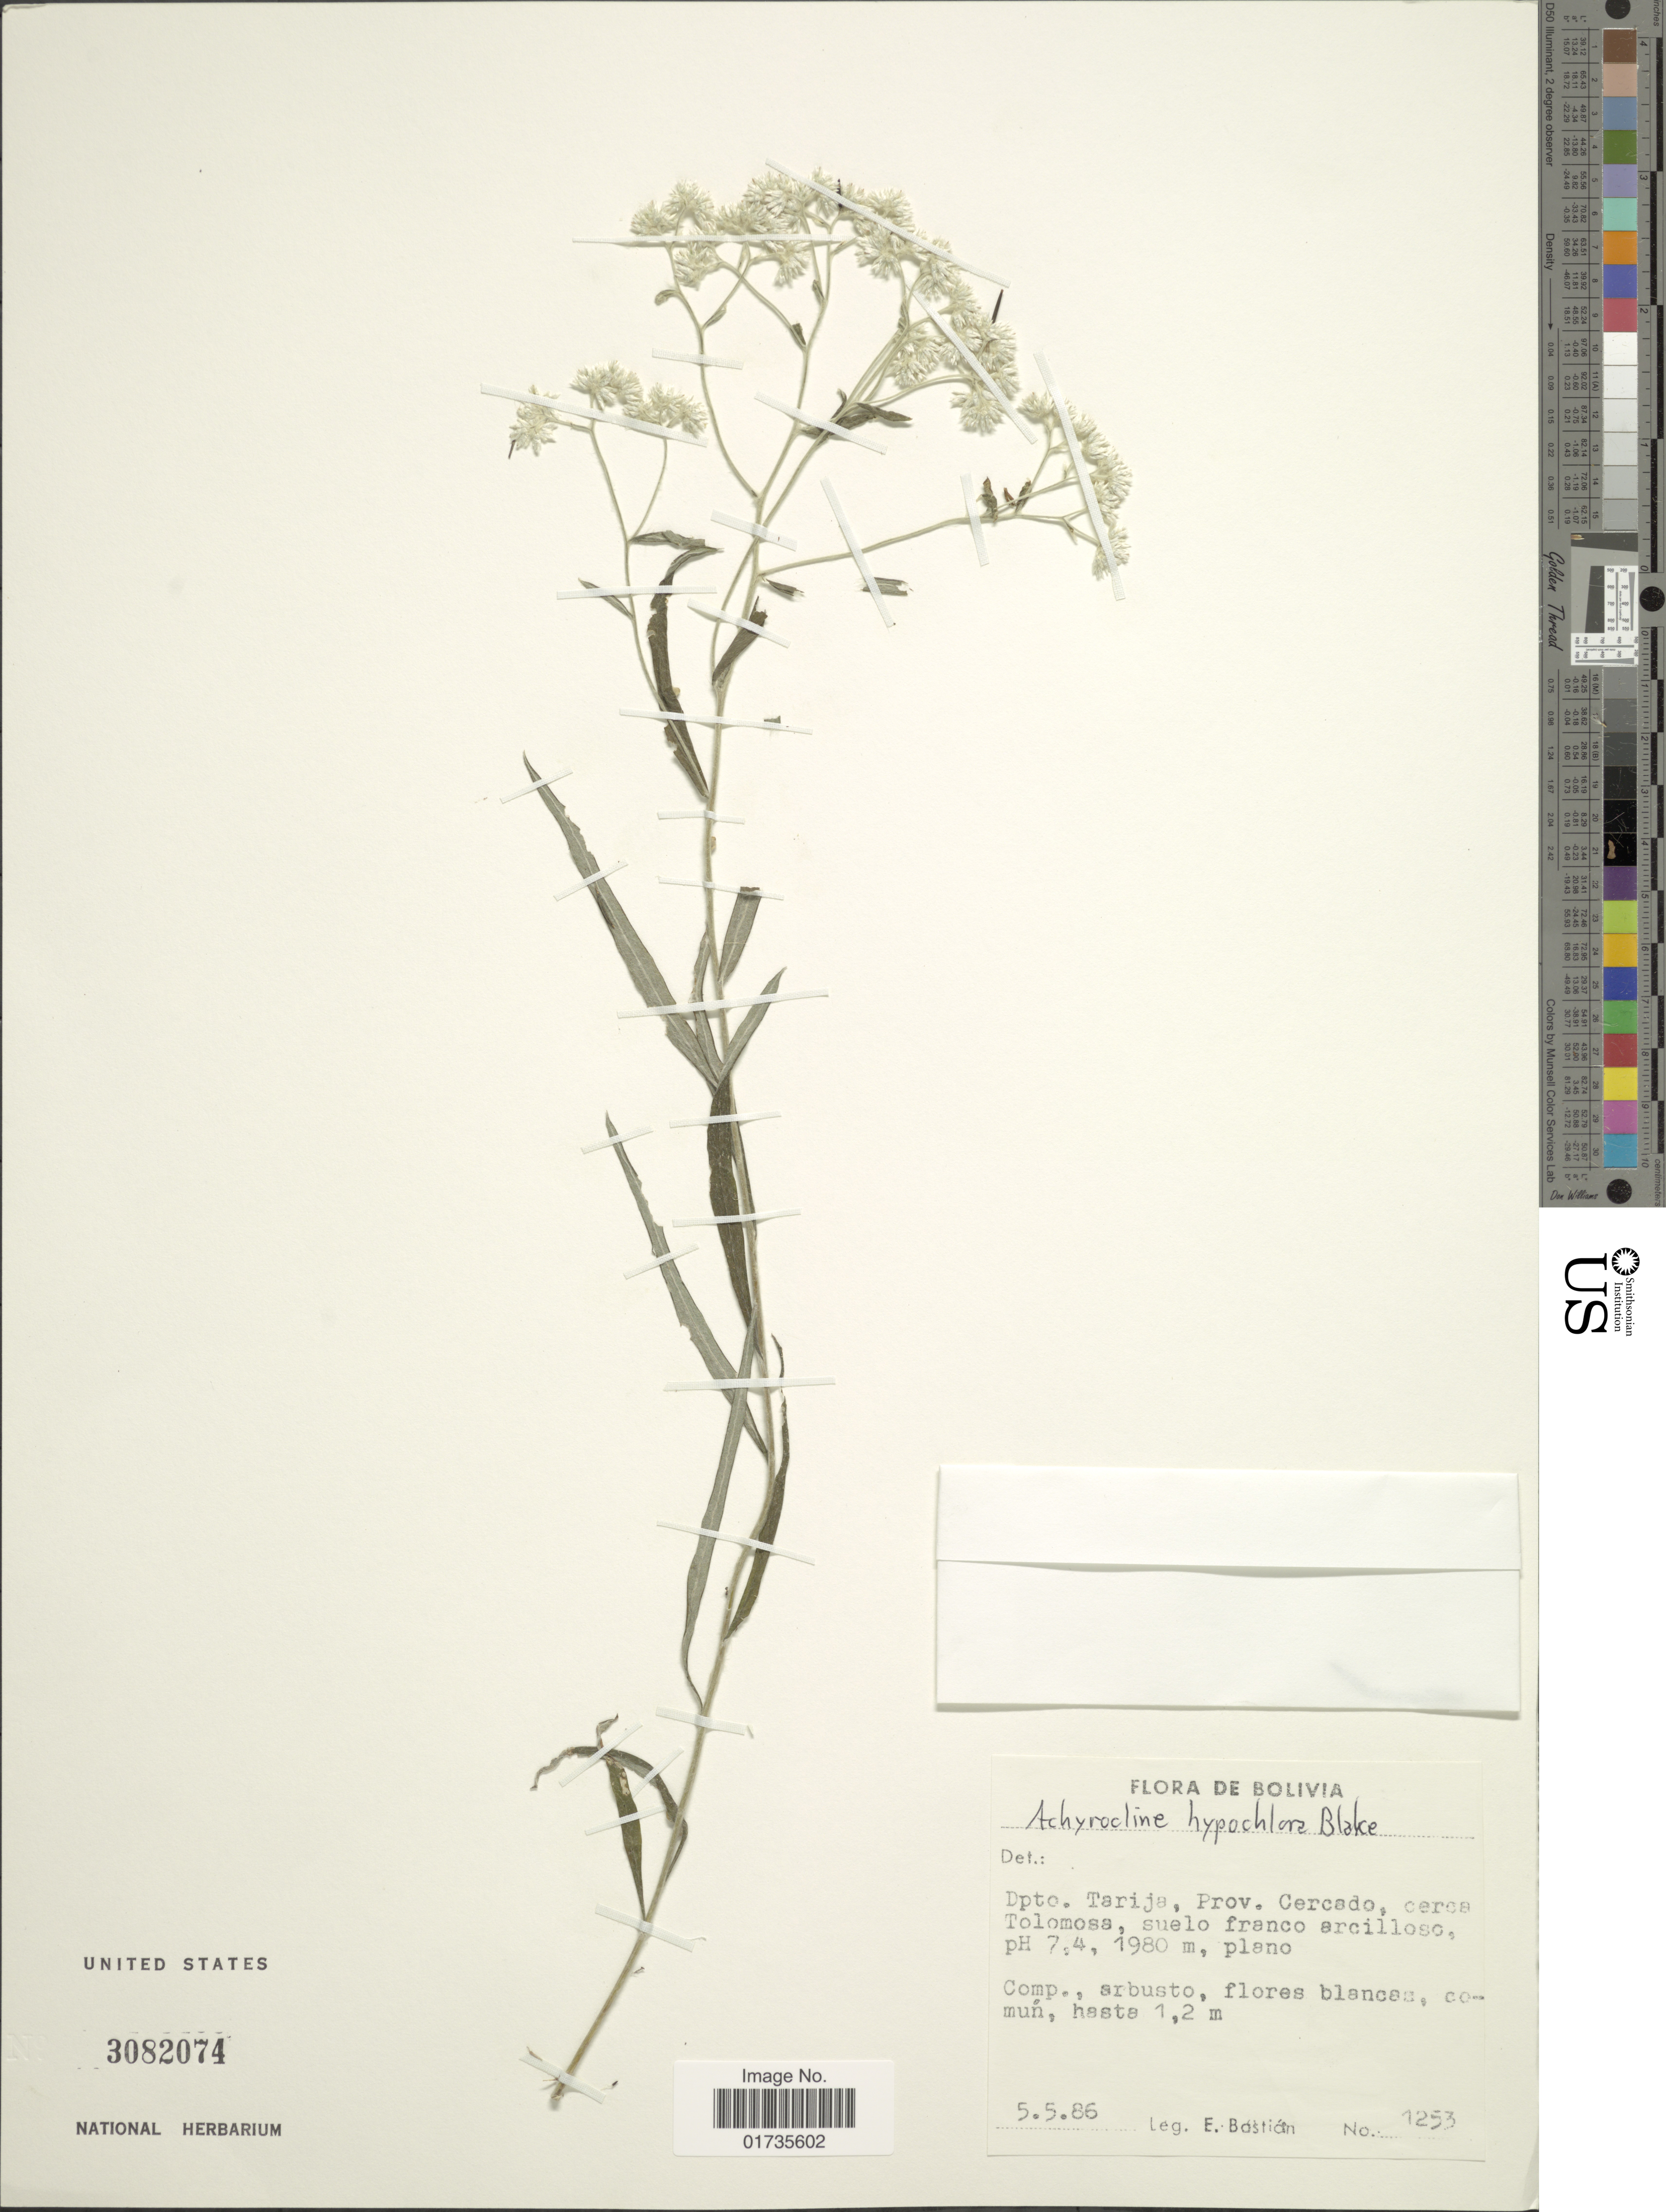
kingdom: Plantae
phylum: Tracheophyta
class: Magnoliopsida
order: Asterales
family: Asteraceae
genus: Achyrocline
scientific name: Achyrocline hyperchlora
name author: S.F. Blake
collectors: E. Bastian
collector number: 1253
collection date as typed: Transcribed d/m/y: 5/5/86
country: Bolivia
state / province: Tarija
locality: Bolivia. Dpto. Tarija, Prov. Cercado, ceres Tolomoss, suelo franco arcilloso, ph 7,4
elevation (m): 1980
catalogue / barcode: US 3082074